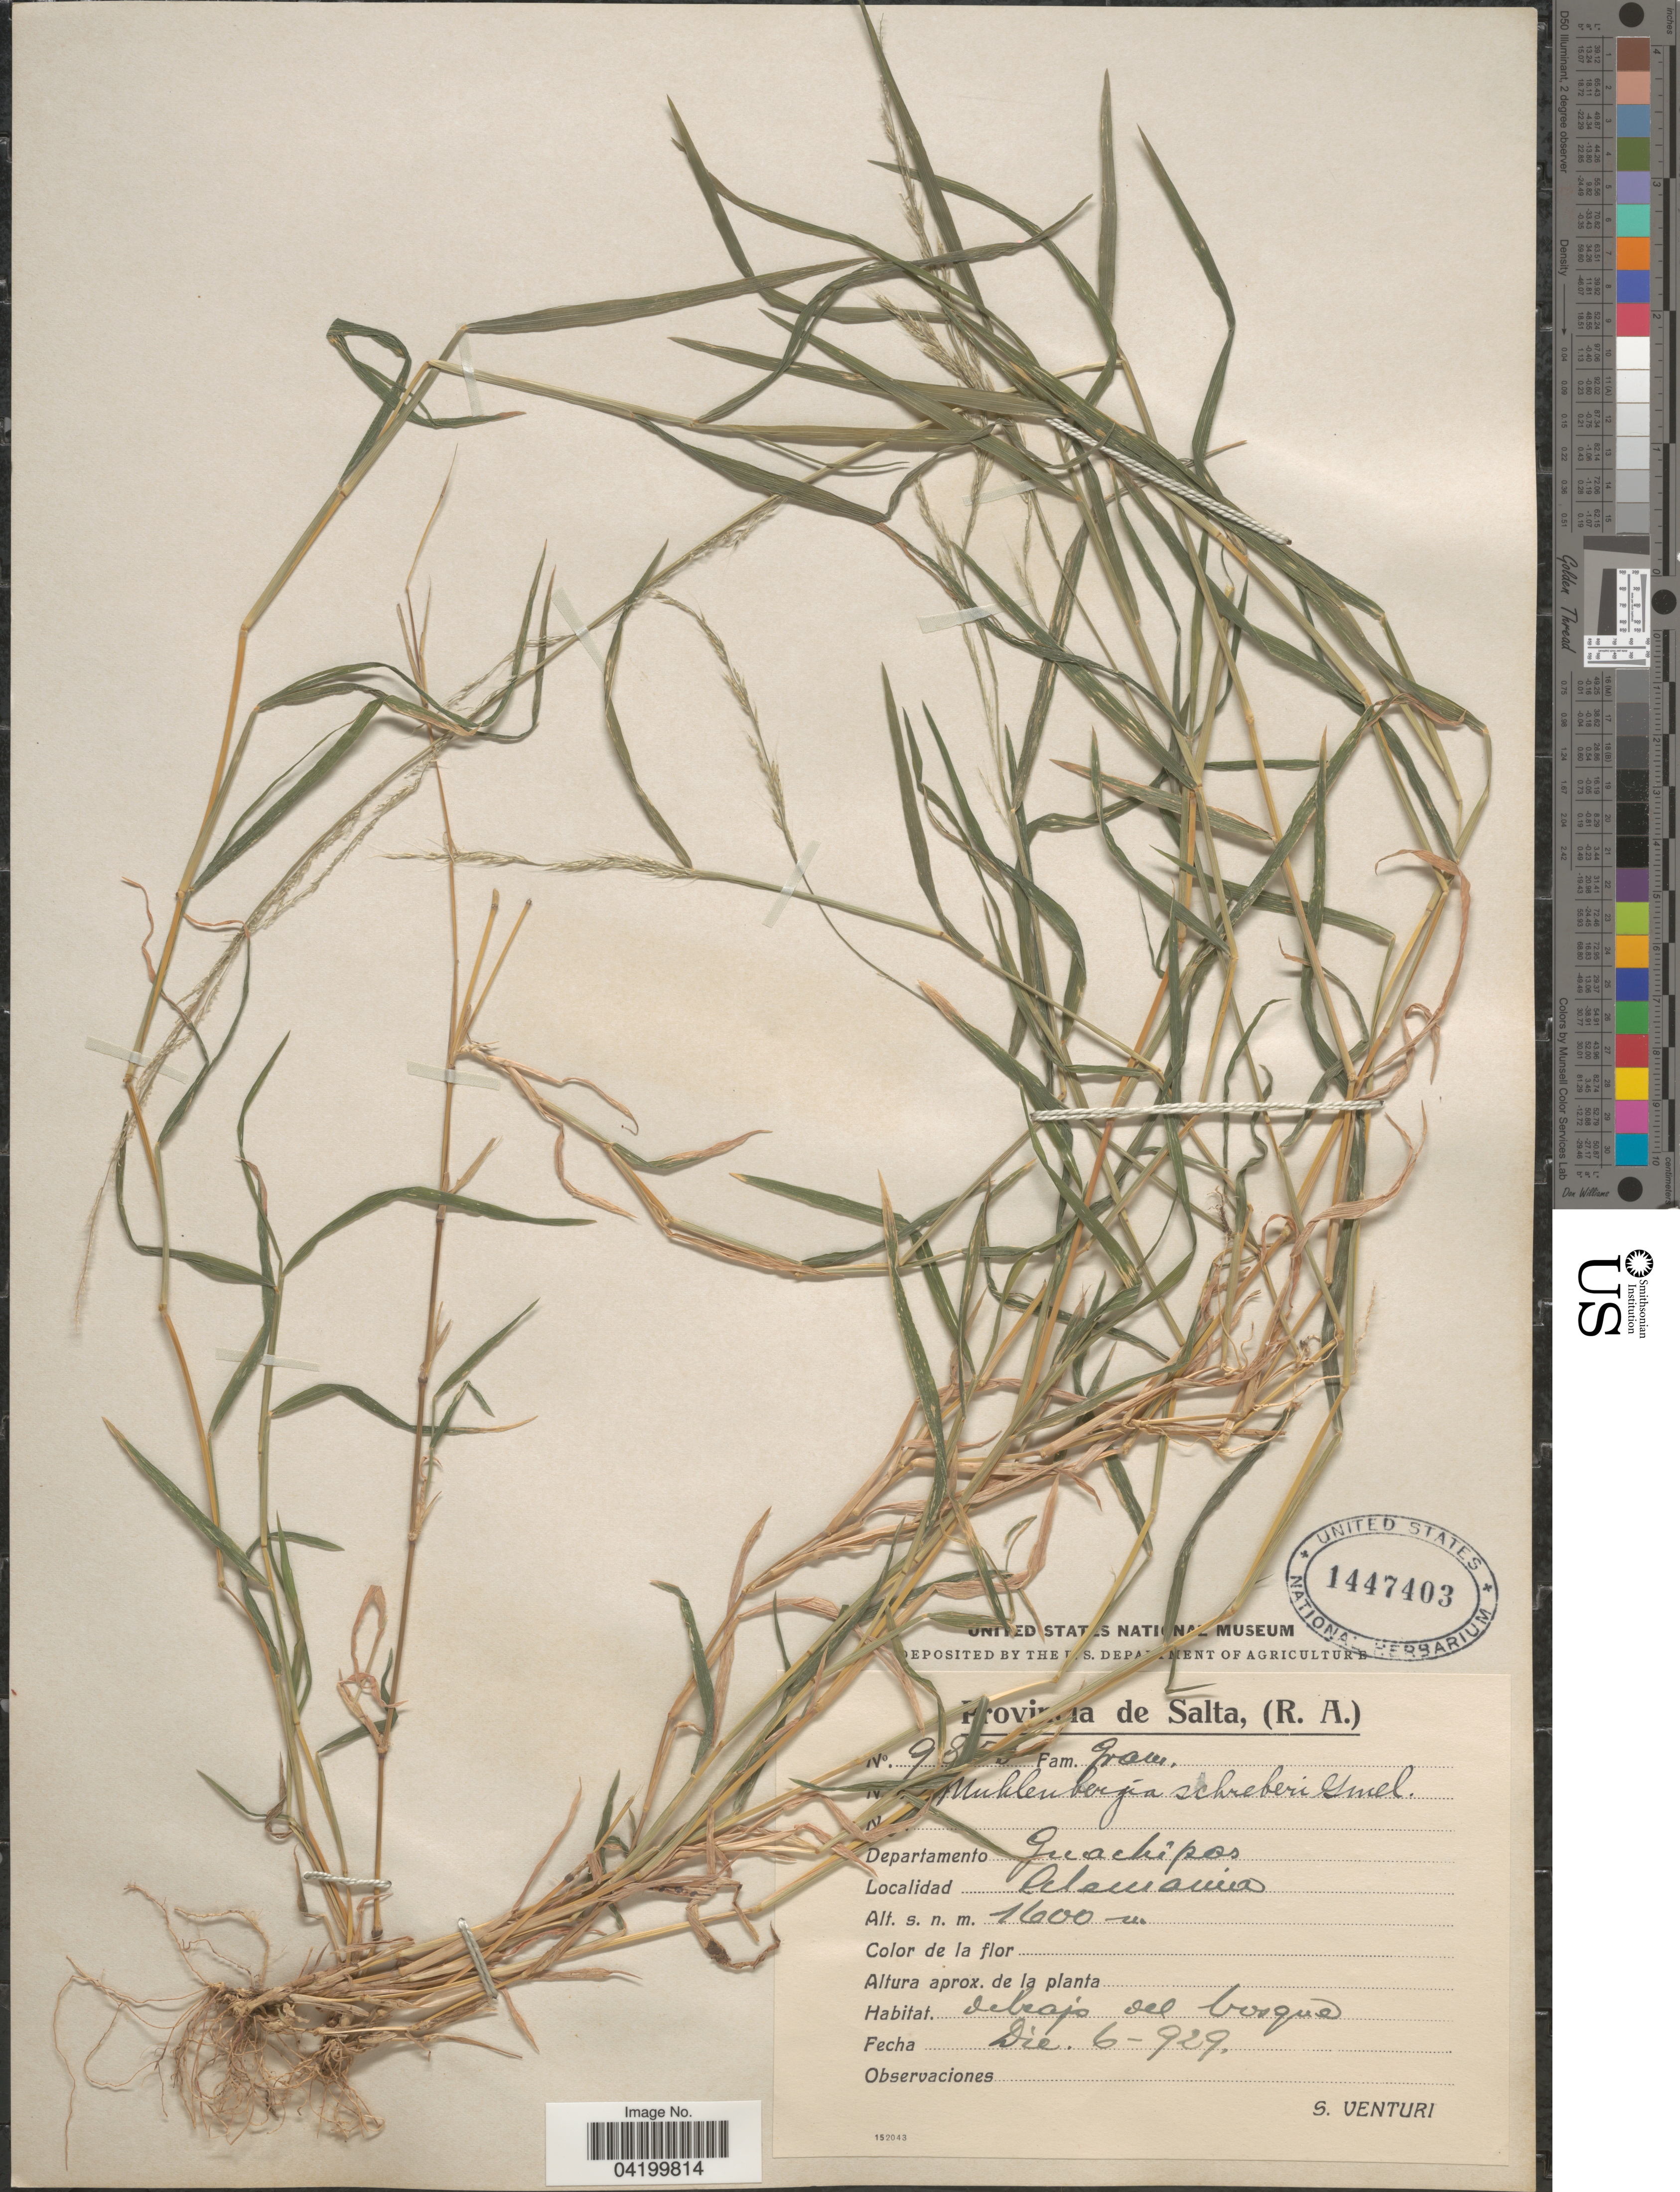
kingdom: Plantae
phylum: Tracheophyta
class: Liliopsida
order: Poales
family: Poaceae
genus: Muhlenbergia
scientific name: Muhlenbergia schreberi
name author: J.F. Gmel.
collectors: S. Venturi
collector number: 98!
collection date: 1929-12-06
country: Argentina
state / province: Salta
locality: (R.A.). Departamento Guachipos. Alemania.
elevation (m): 1600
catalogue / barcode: US 1447403